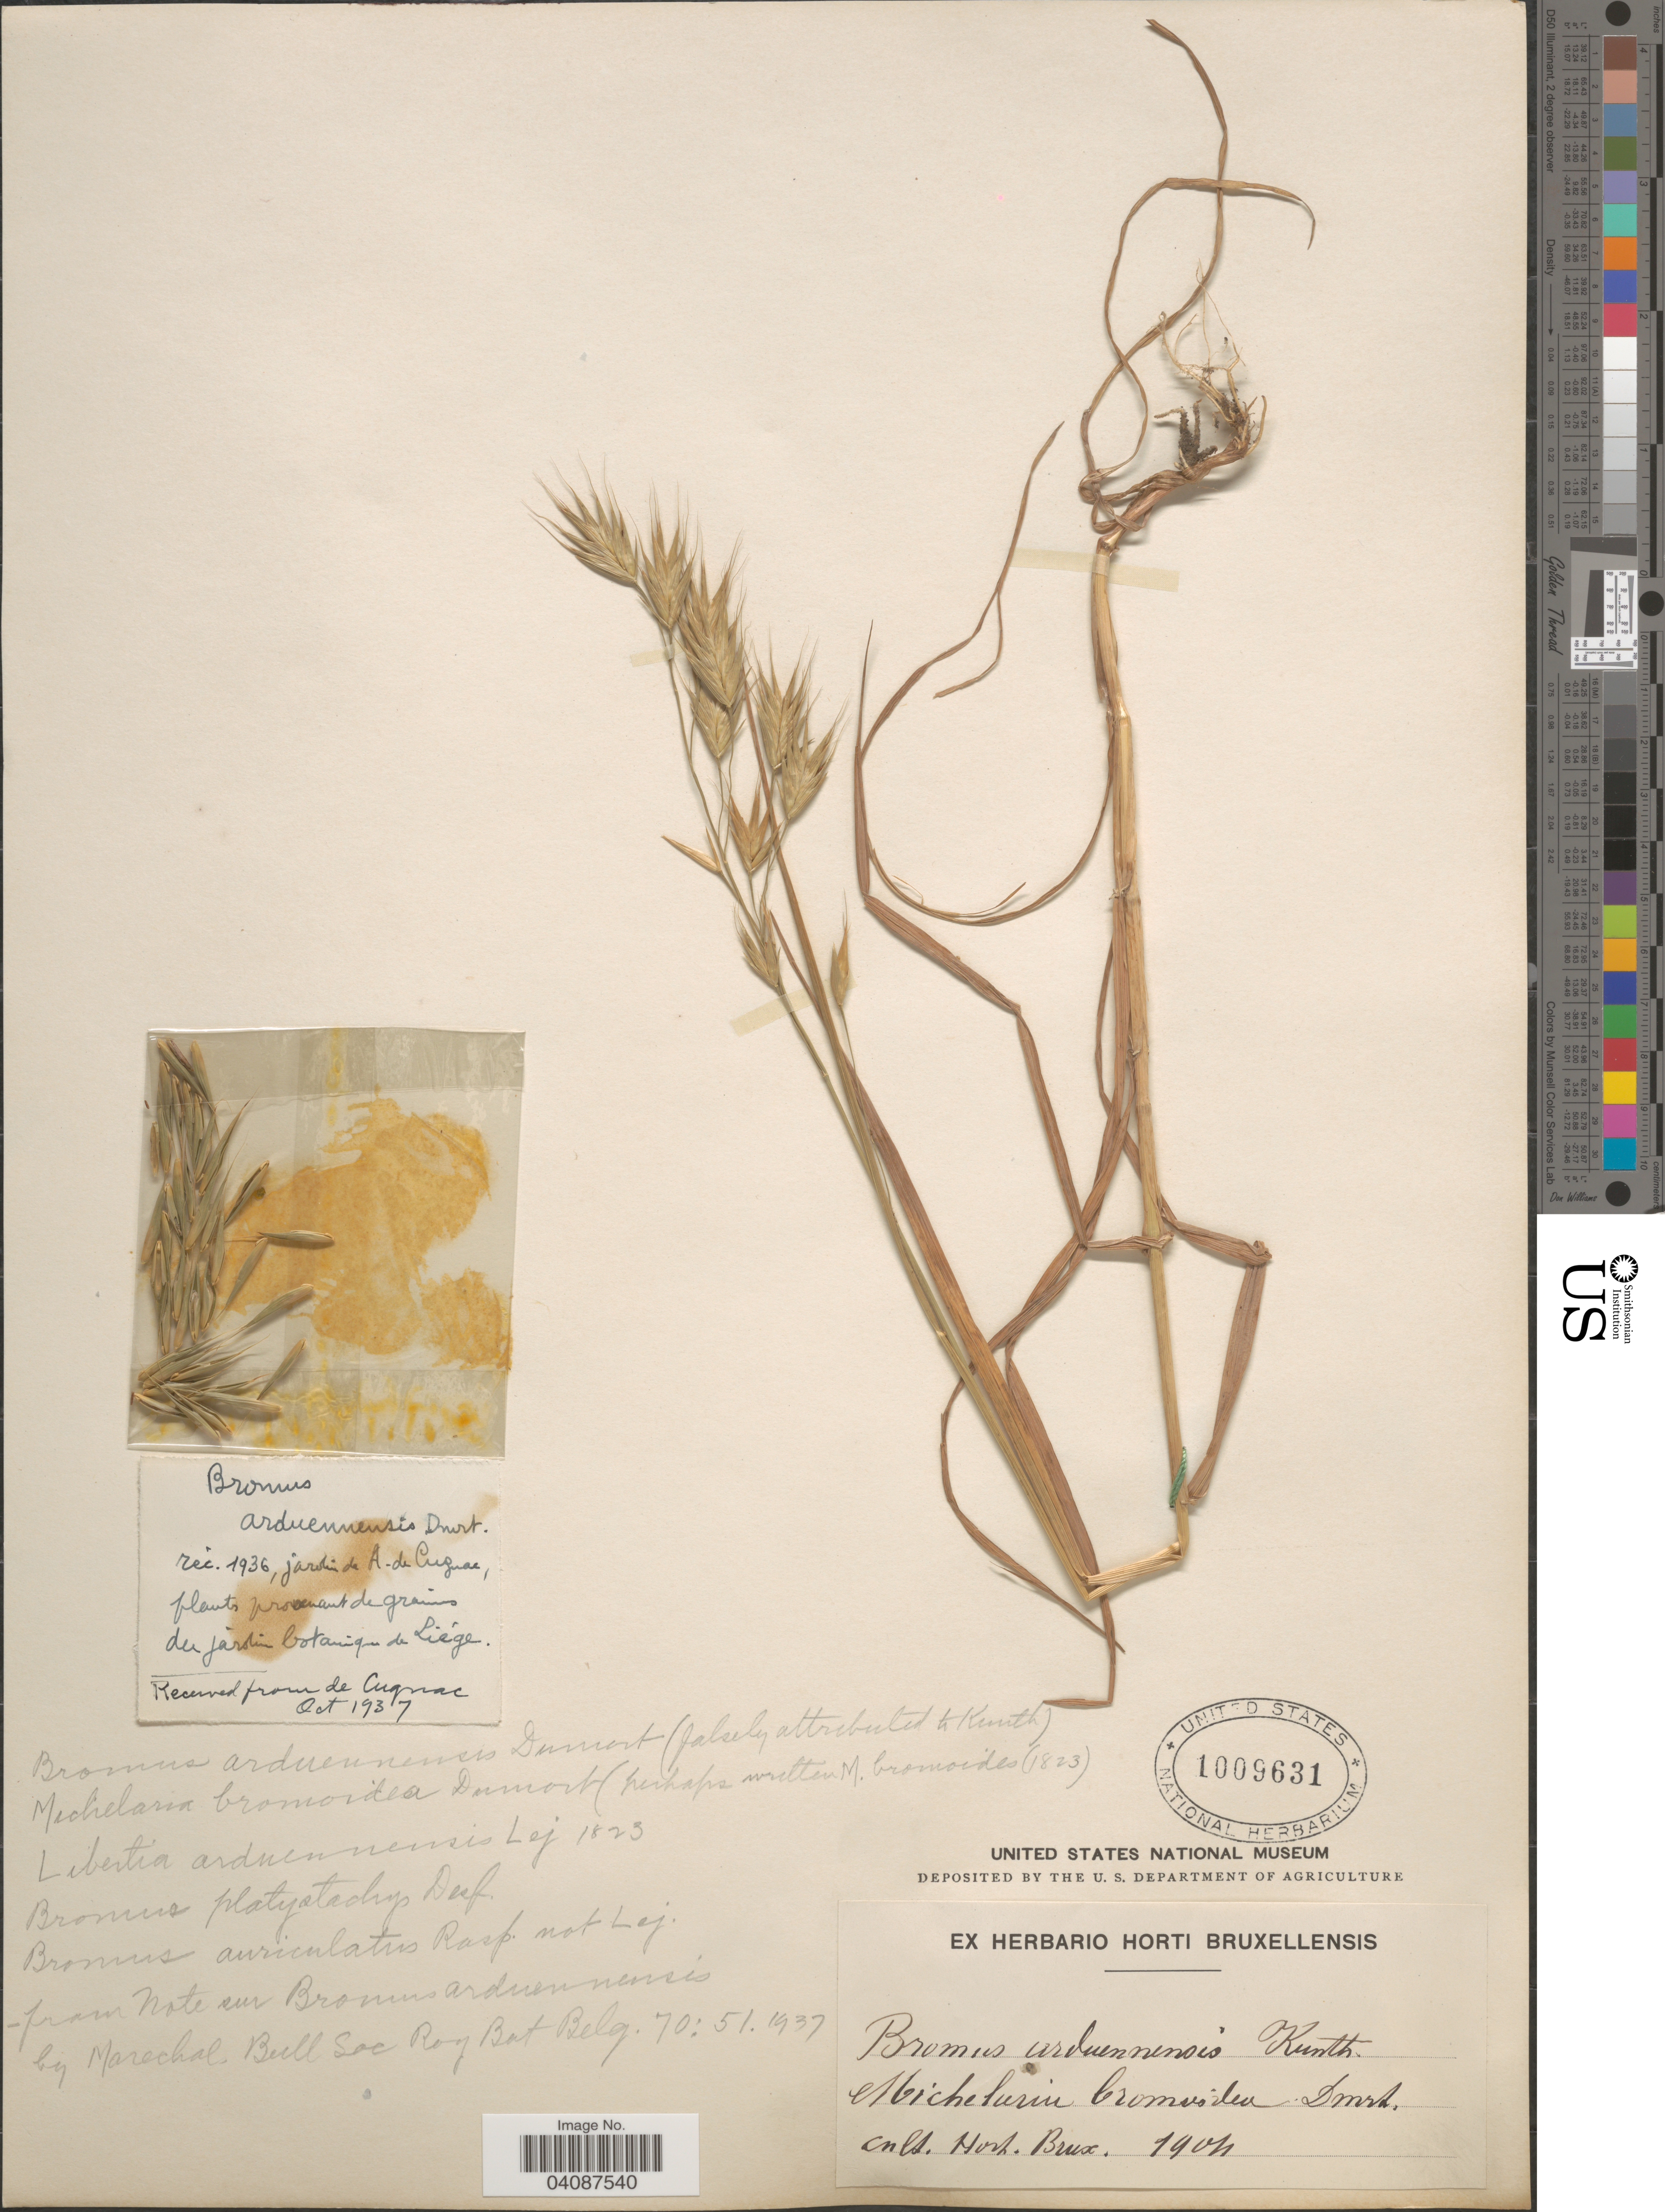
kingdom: Plantae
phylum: Tracheophyta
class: Liliopsida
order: Poales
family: Poaceae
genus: Bromus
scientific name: Bromus arduennensis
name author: Kunth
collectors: ex herb. Horti Bruxellensis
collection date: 1904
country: Belgium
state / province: Brussels, Capital District of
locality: Plants provenant de grains des jardin botanique de Liége. Hort. Brux.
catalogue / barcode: US 1009631